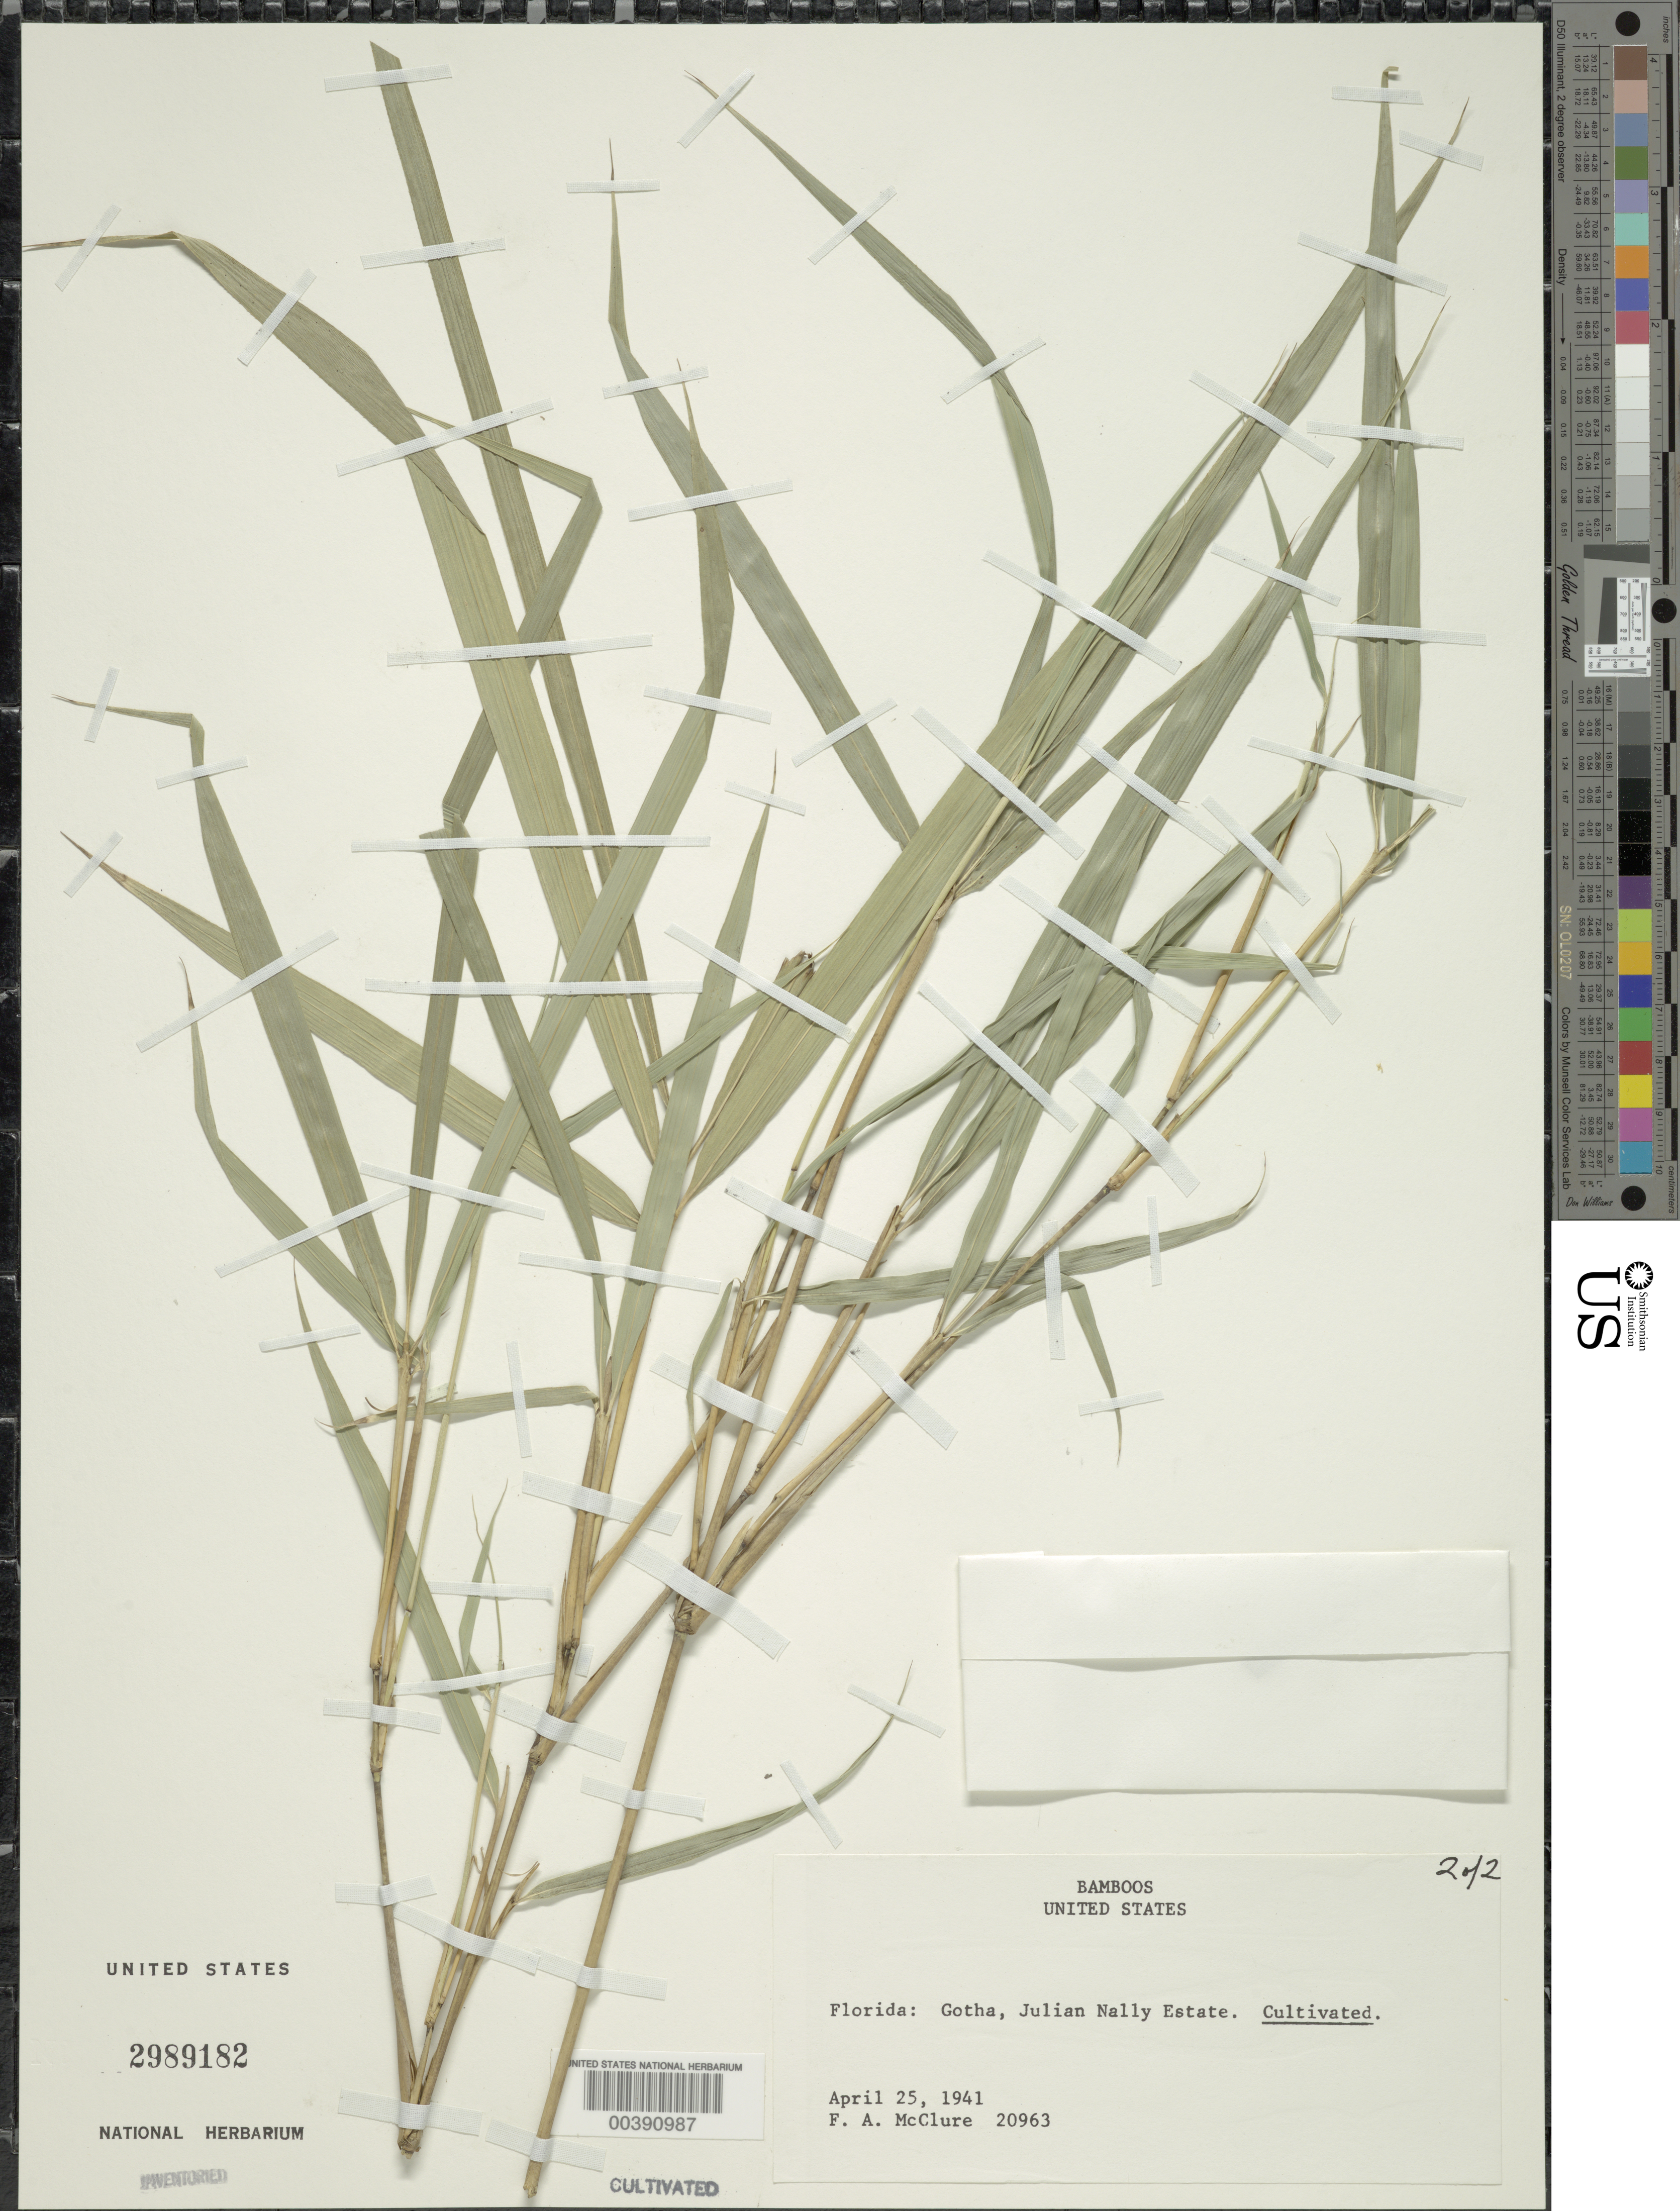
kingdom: Plantae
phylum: Tracheophyta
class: Liliopsida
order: Poales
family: Poaceae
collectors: F. A. McClure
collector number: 20963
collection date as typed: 25 Apr 1941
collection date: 1941-04-25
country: United States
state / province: Florida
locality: Gotha, Julian Nally Estate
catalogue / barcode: US 2989182